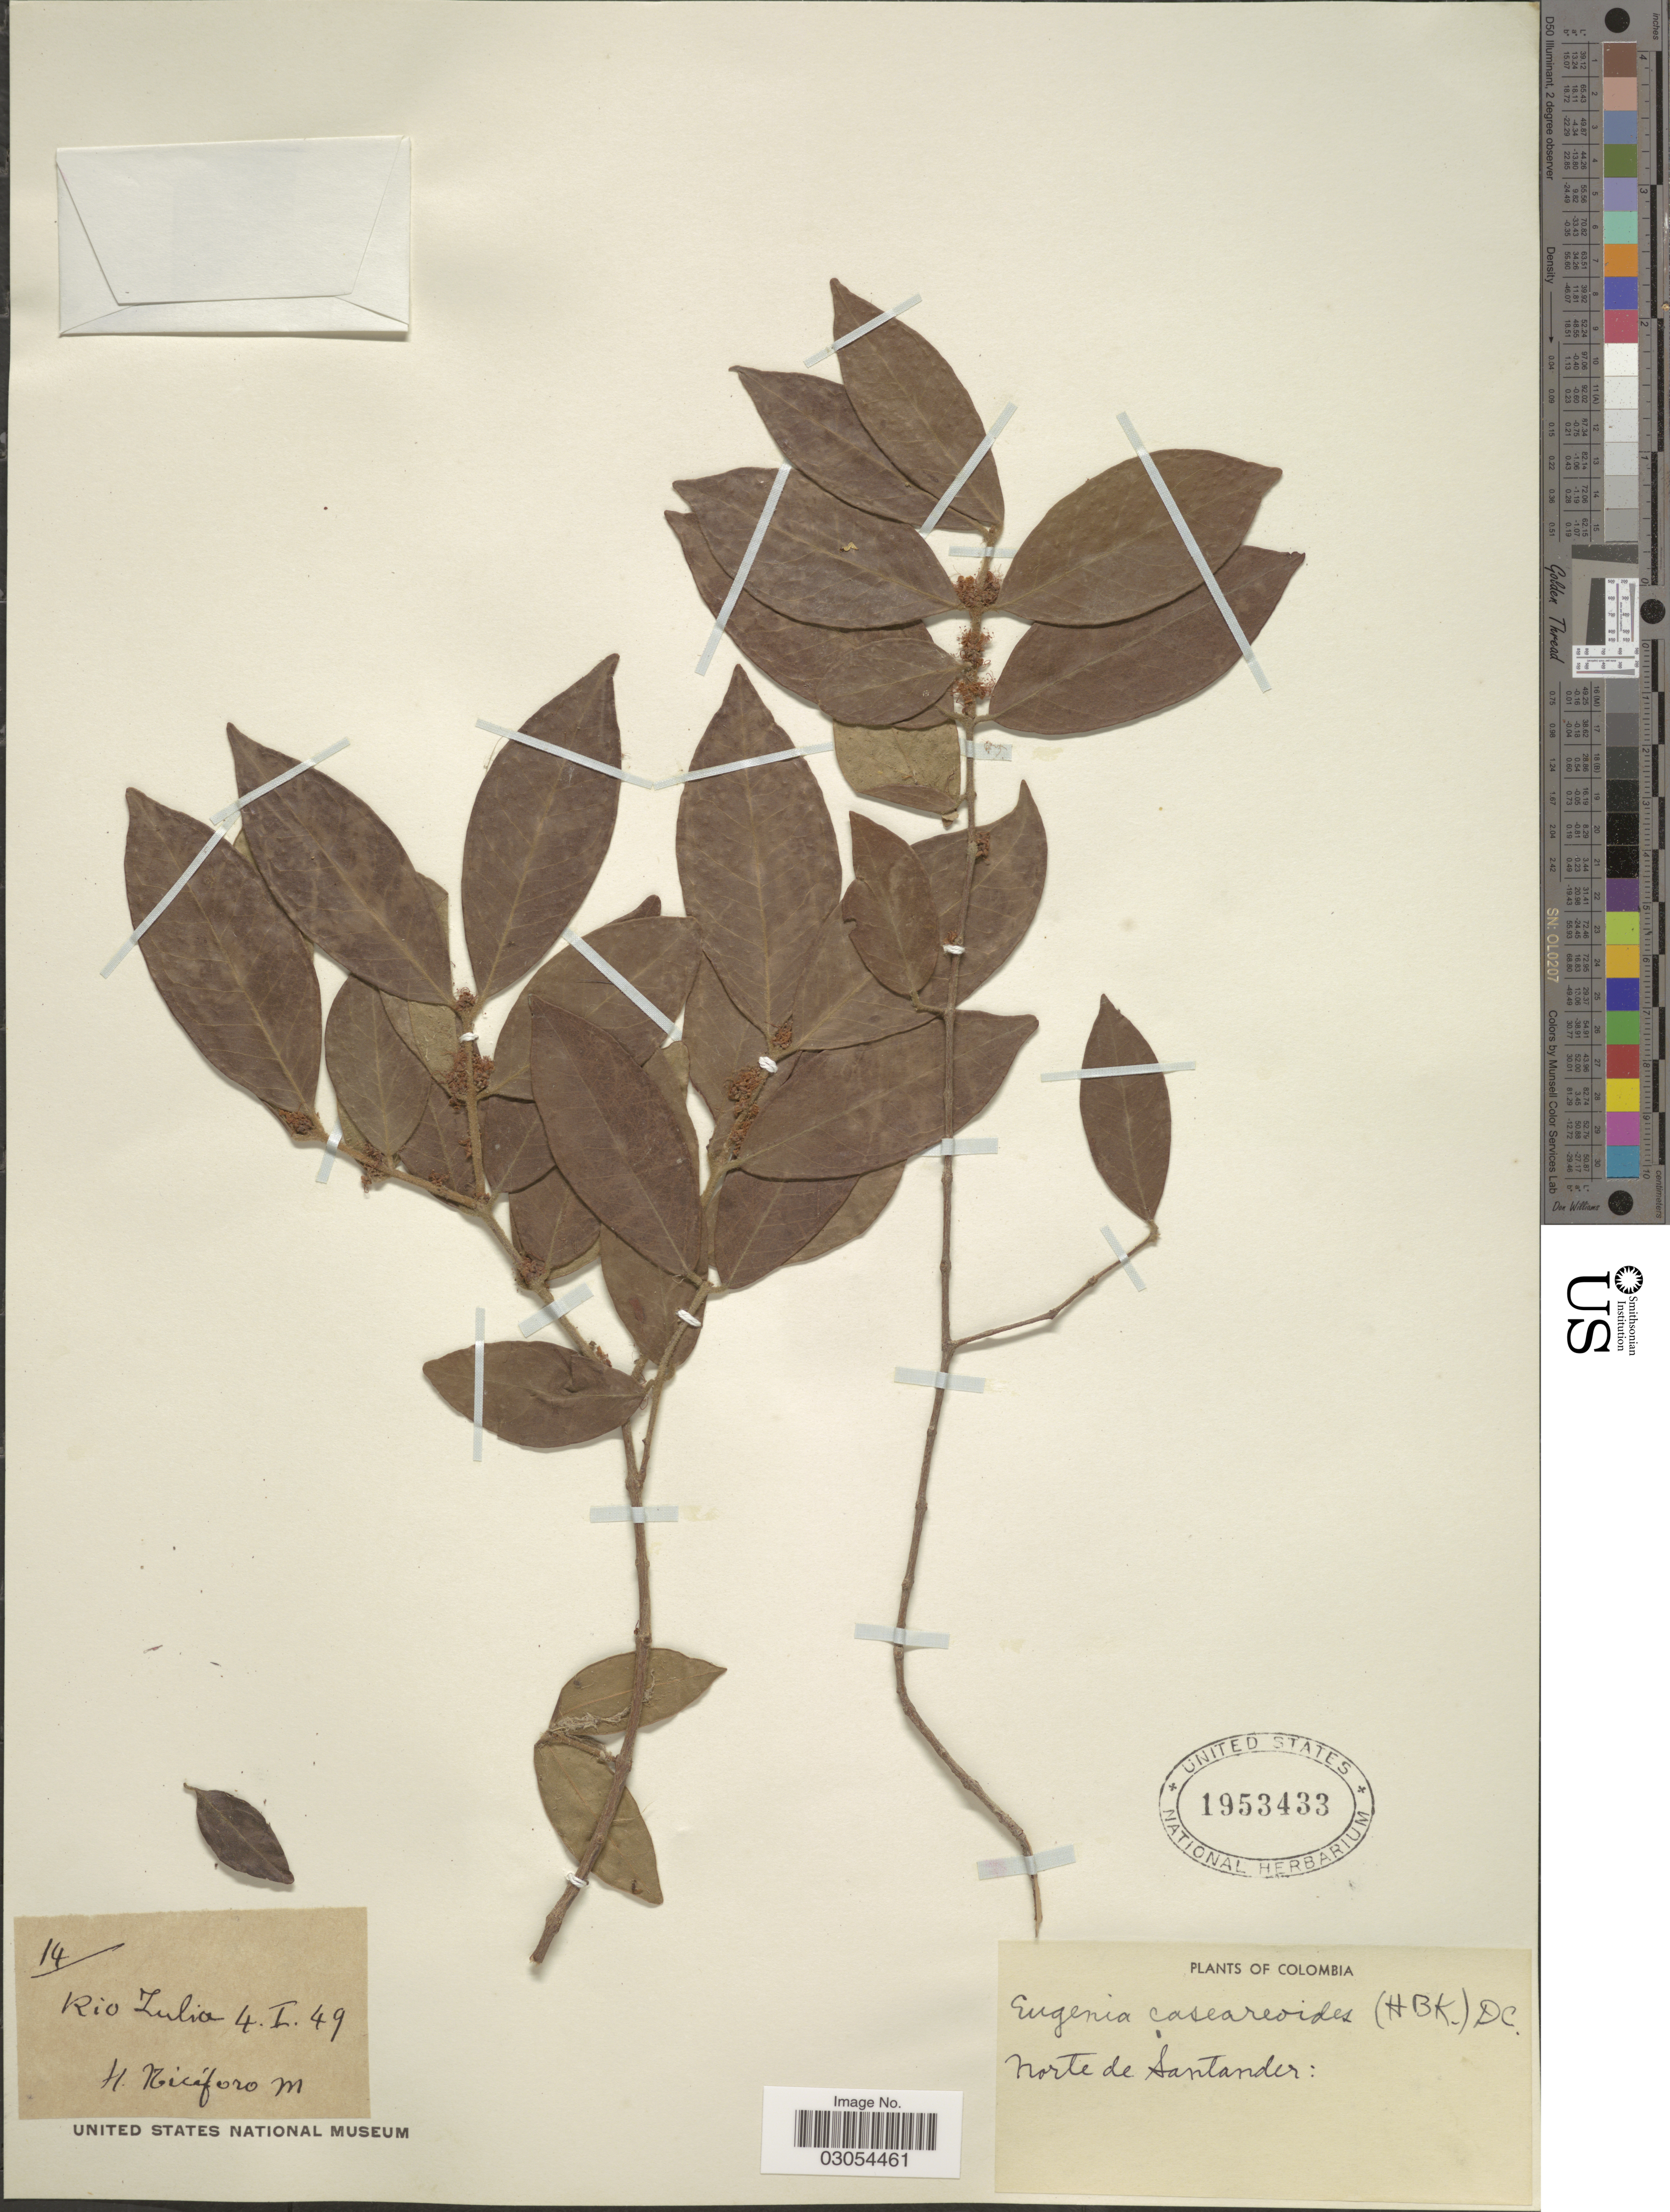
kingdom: Plantae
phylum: Tracheophyta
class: Magnoliopsida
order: Myrtales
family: Myrtaceae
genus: Eugenia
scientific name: Eugenia casearioides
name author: (Kunth) DC.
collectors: H. Uiciforo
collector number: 14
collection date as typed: Transcribed d/m/y: 4/1/49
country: Colombia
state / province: Norte de Santander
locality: Rio Zulia.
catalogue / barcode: US 1953433